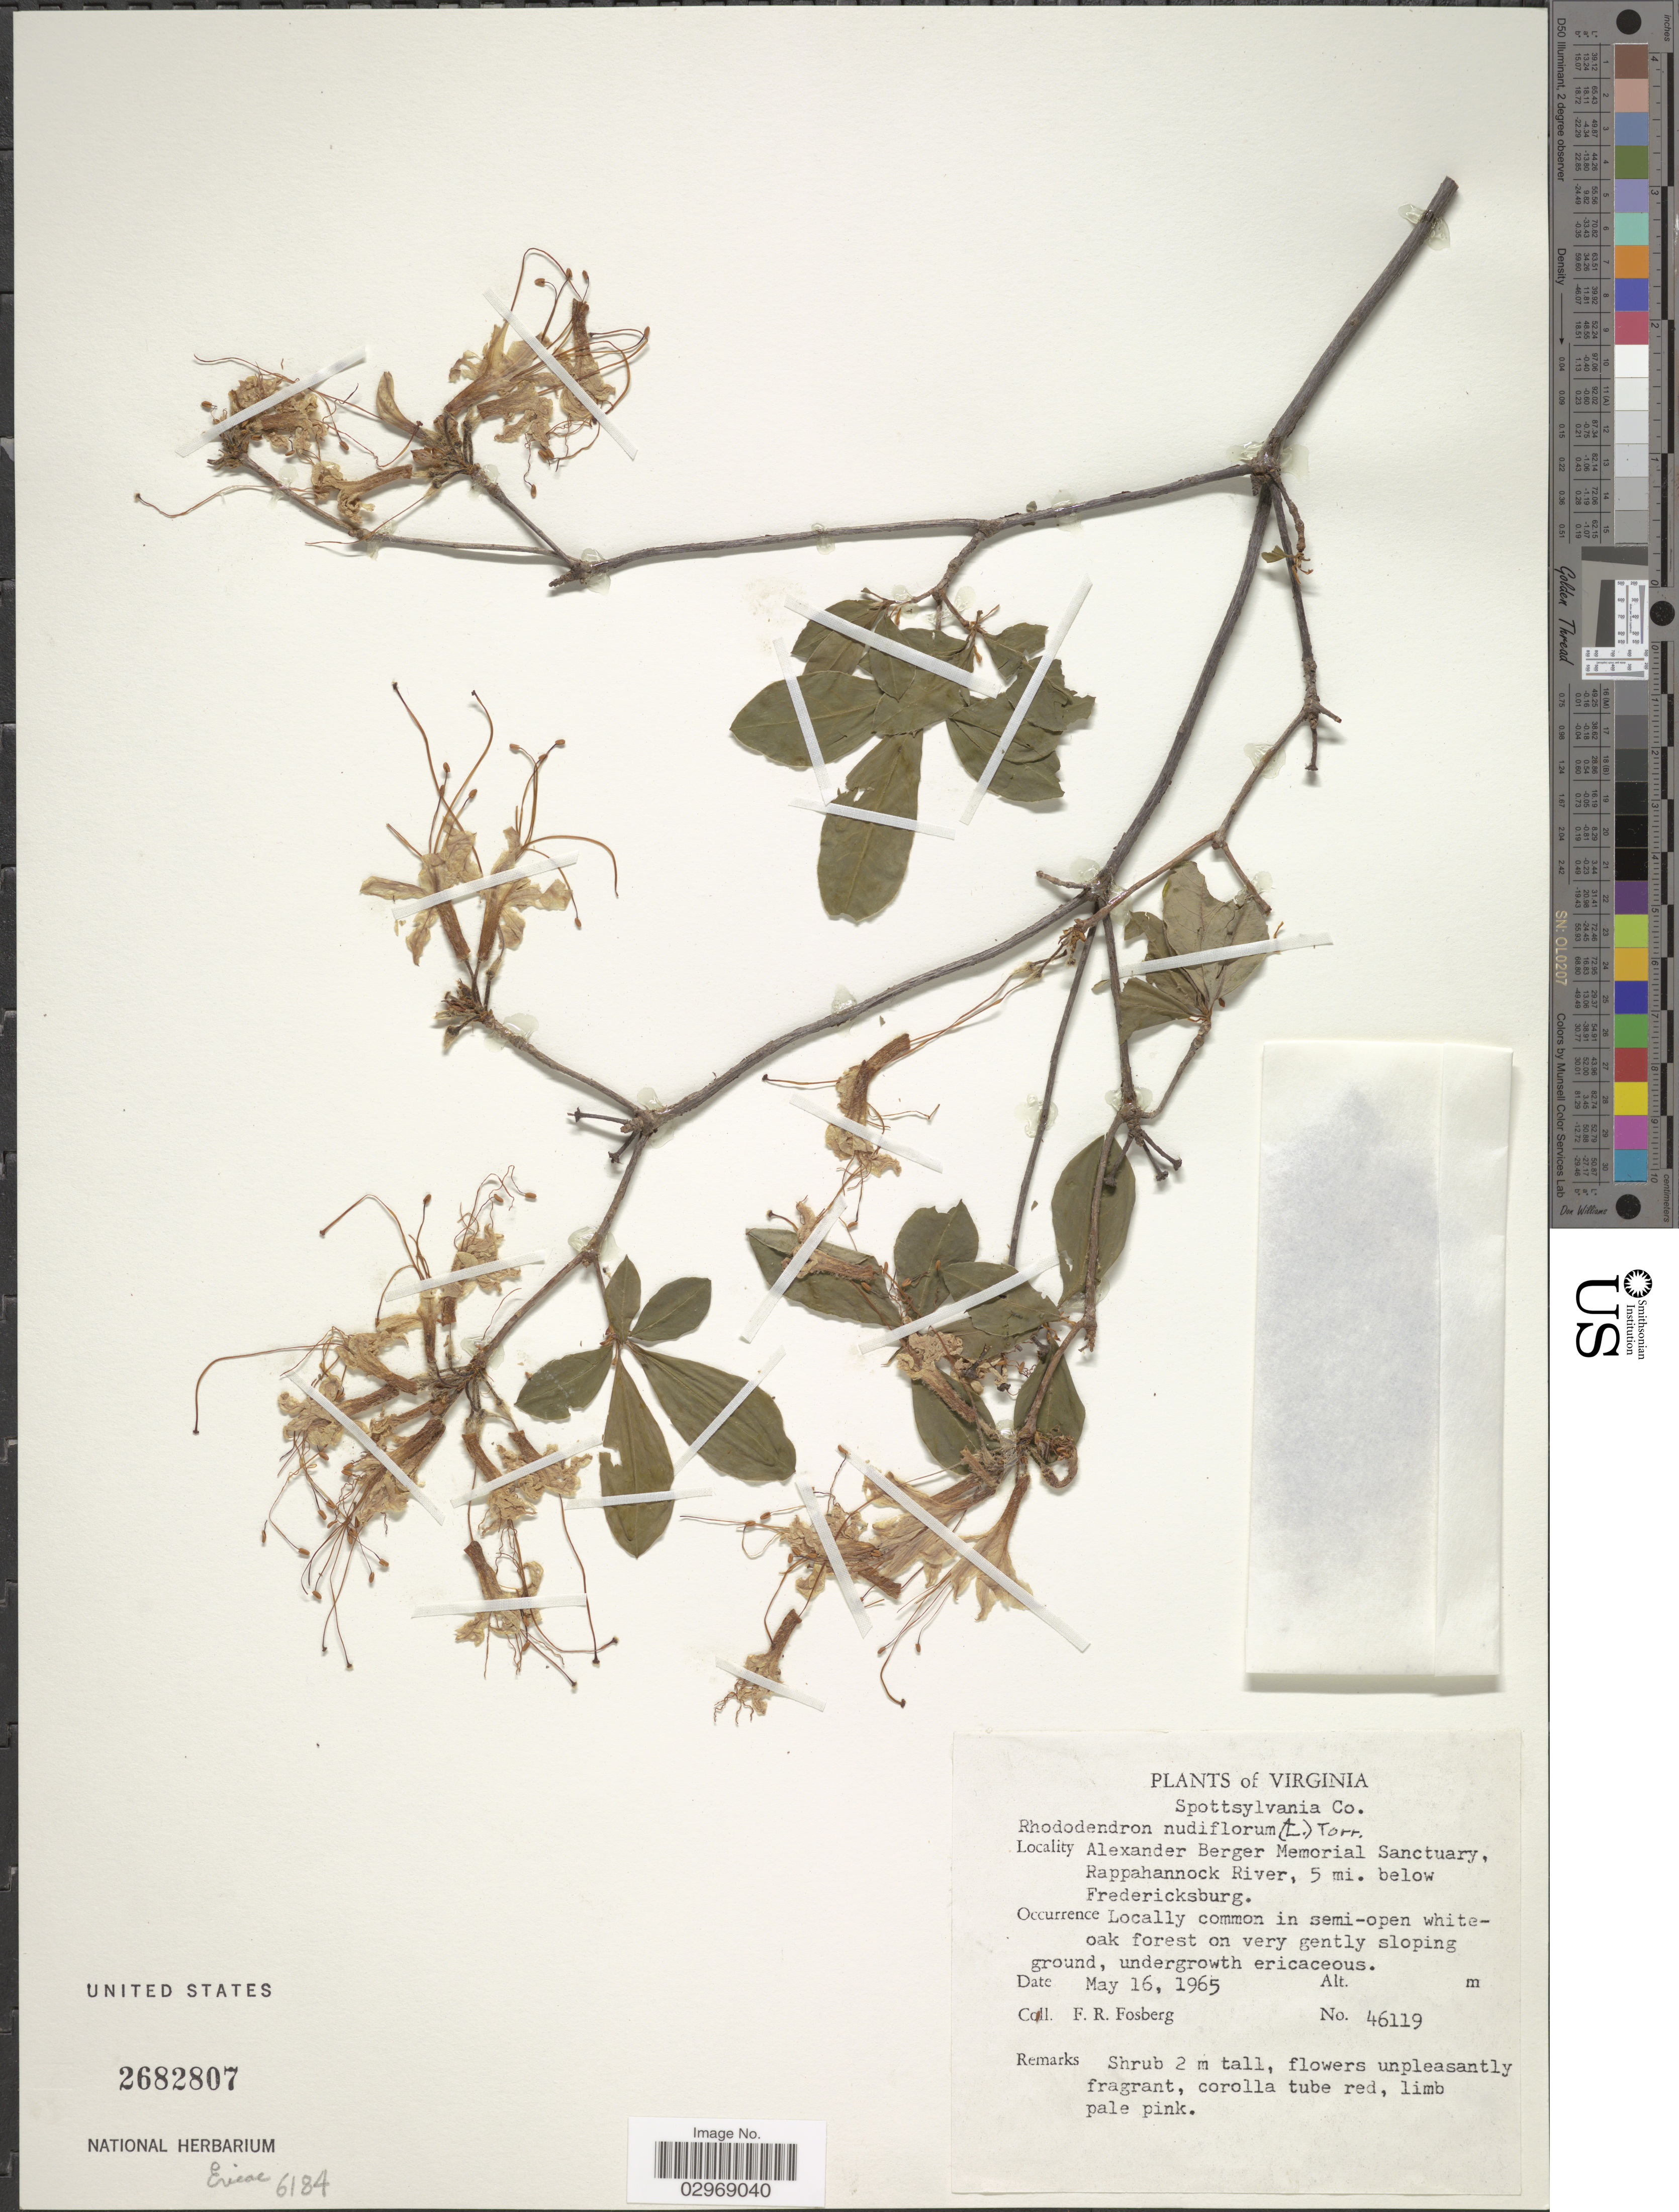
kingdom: Plantae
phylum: Tracheophyta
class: Magnoliopsida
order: Ericales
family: Ericaceae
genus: Rhododendron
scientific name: Rhododendron nudiflorum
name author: Torr.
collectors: F. R. Fosberg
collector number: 46119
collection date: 1965-05-16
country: United States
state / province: Virginia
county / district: Spotsylvania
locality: Spottsylvania Co. Alexander Berger Memorial Sanctuary, Rappahannock River, 5 mi. below Fredericksburg.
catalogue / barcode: US 2682807